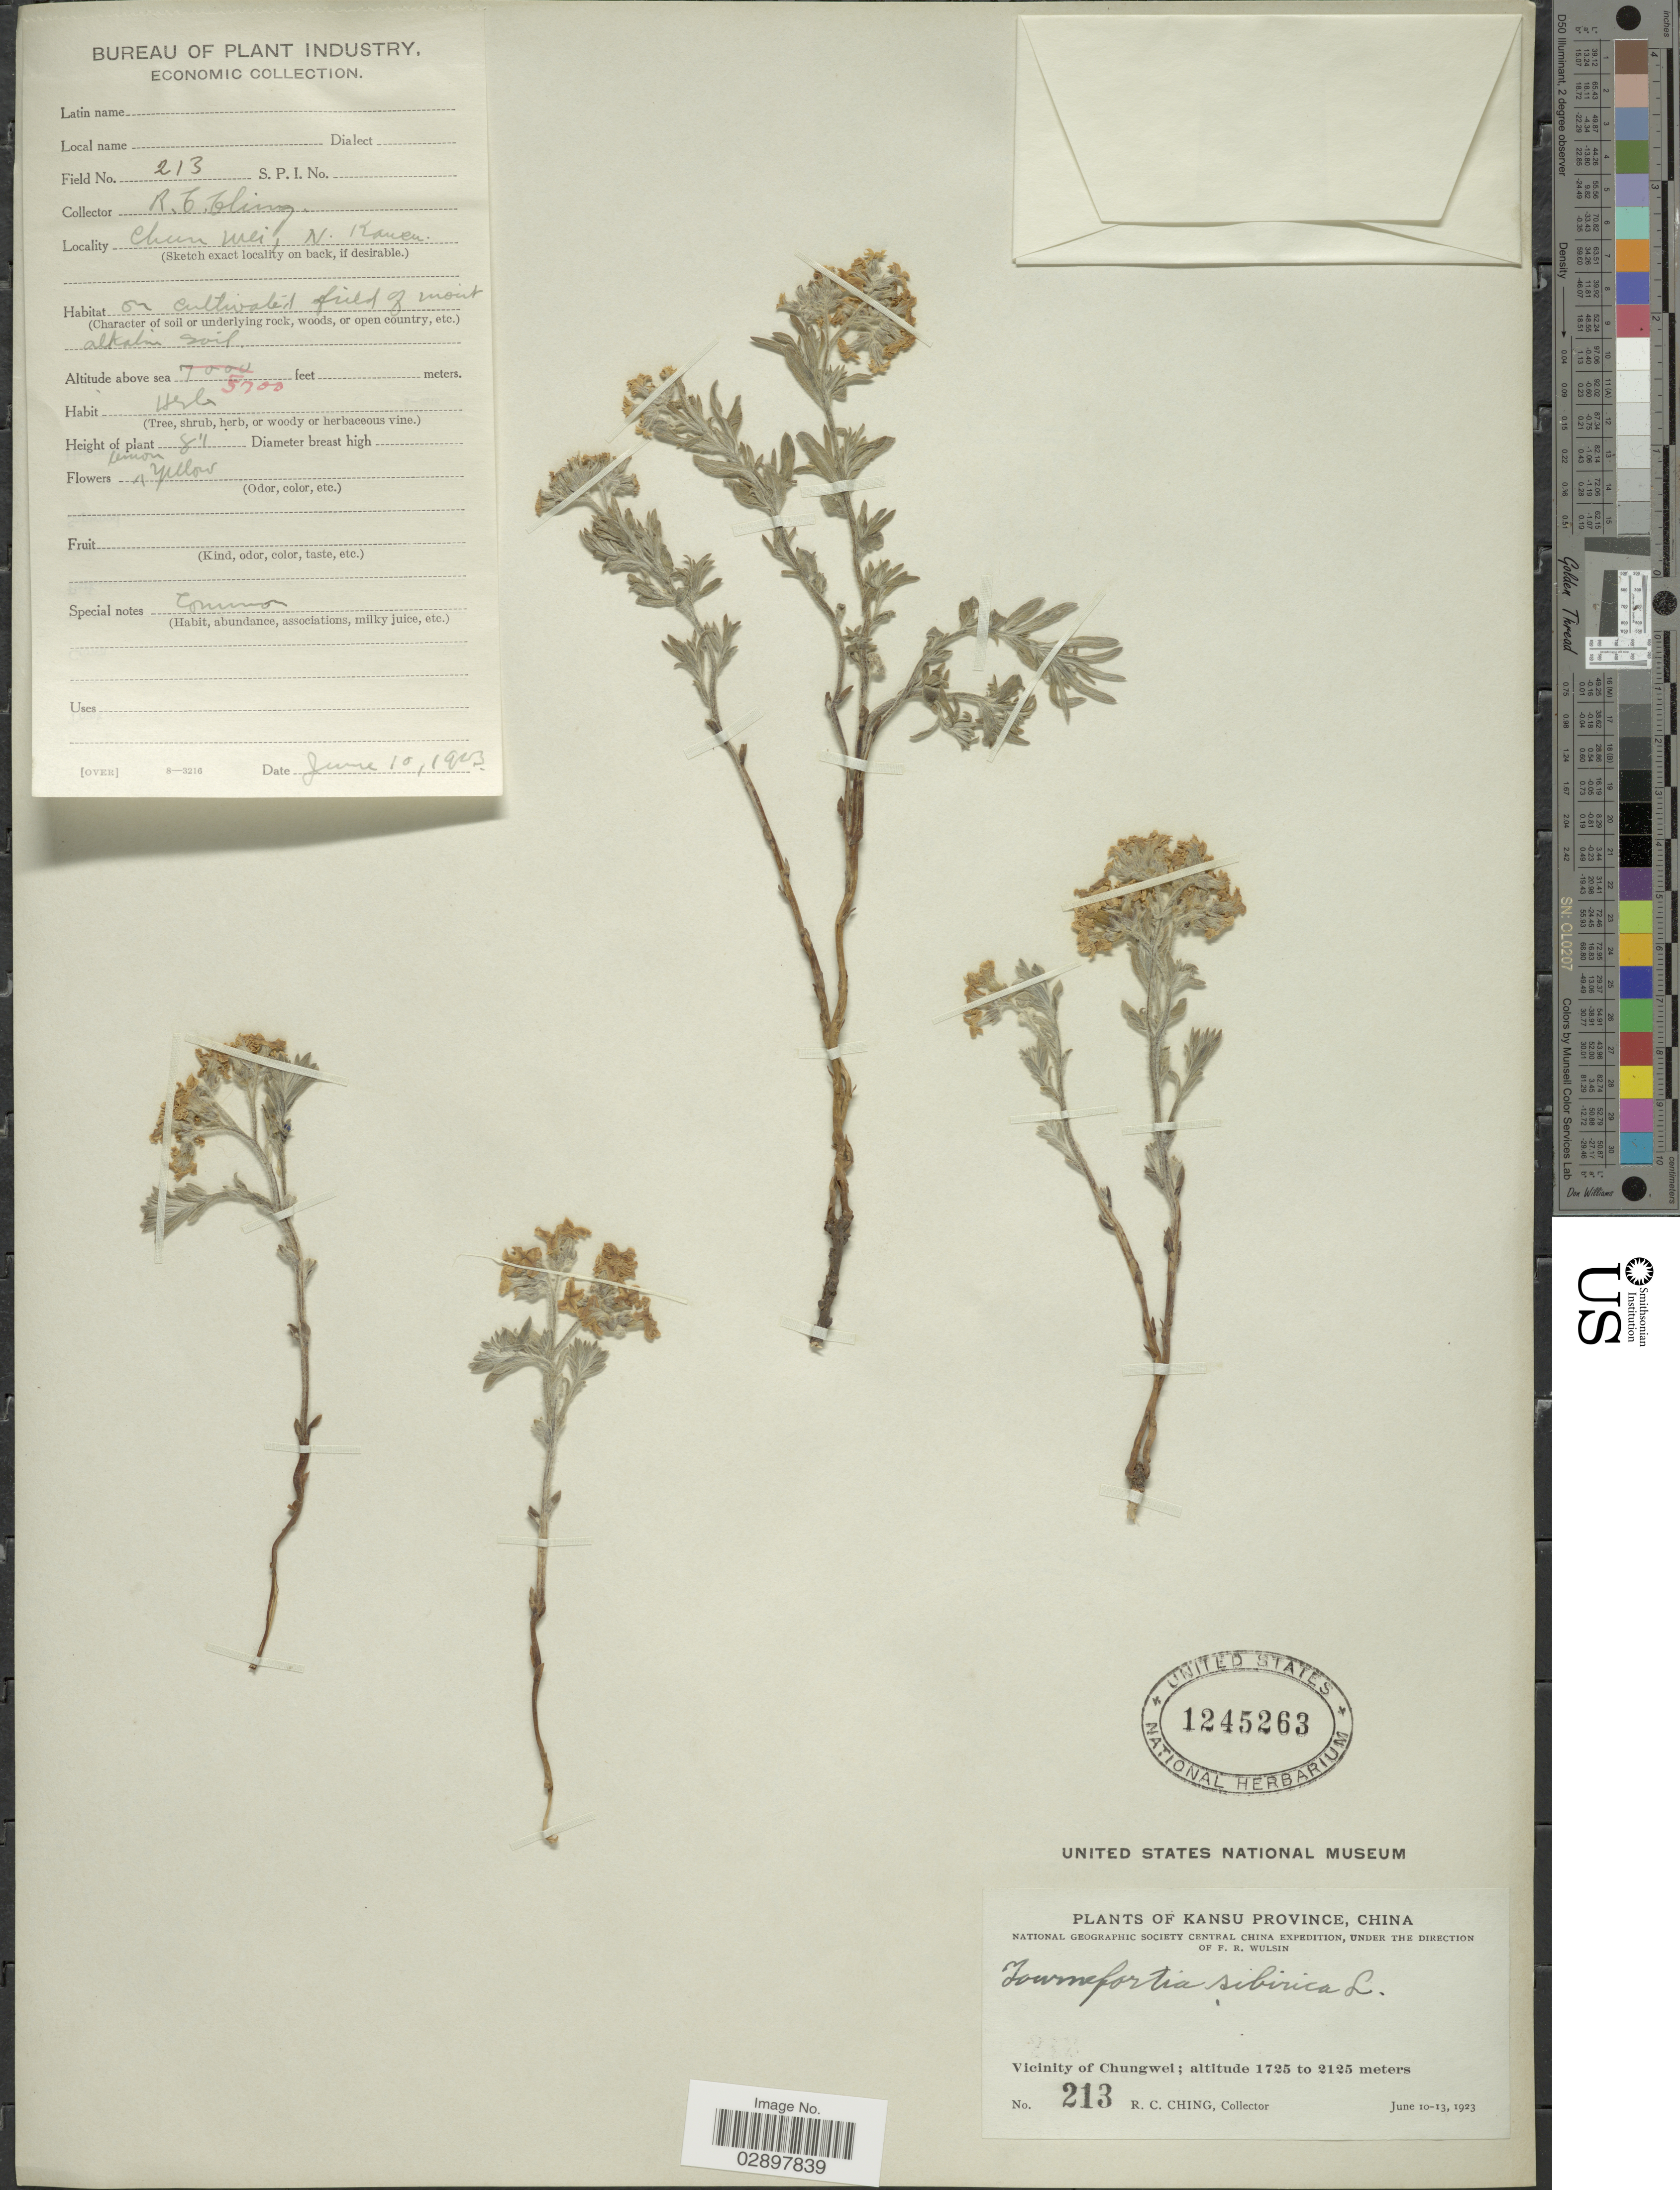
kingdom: Plantae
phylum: Tracheophyta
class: Magnoliopsida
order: Boraginales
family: Heliotropiaceae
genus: Tournefortia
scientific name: Tournefortia sibirica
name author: L.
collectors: R. C. Ching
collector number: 213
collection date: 1923-06-10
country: China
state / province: Gansu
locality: Kansu Province. Chun Mei, N. Kansu. Vicinity of Chungwei.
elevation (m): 1737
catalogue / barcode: US 1245263